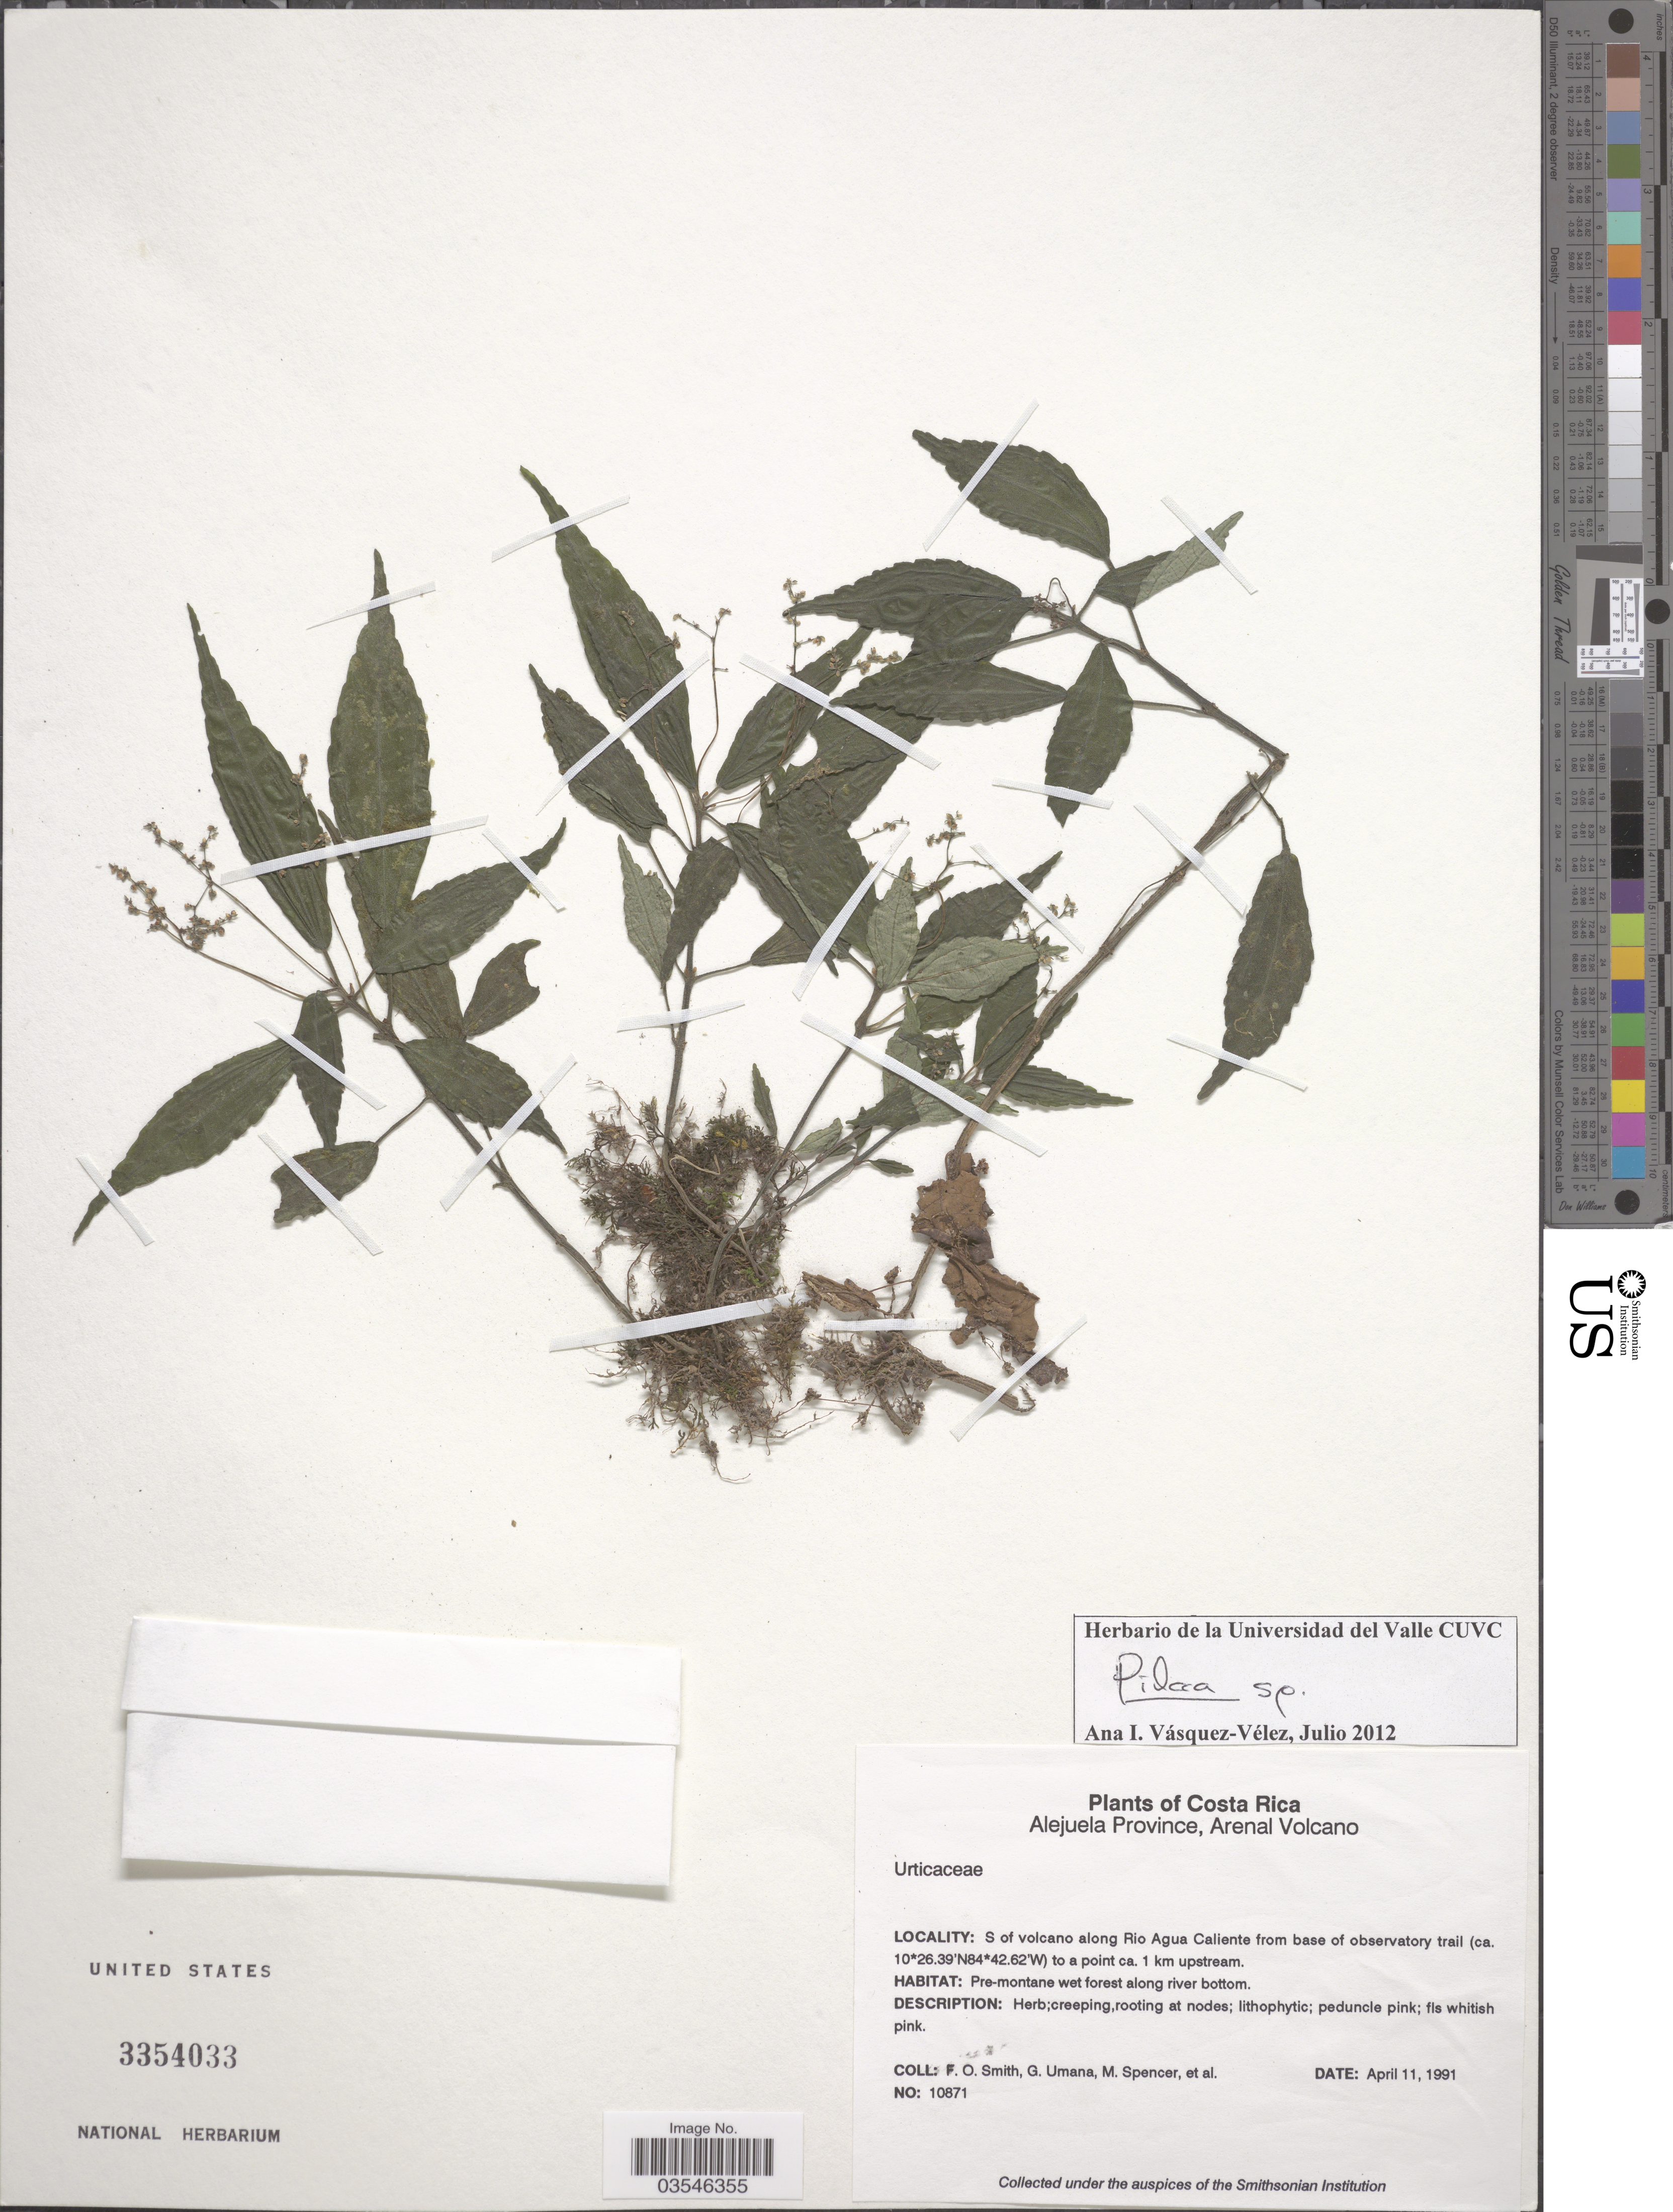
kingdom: Plantae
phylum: Tracheophyta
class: Magnoliopsida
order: Rosales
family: Urticaceae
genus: Pilea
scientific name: Pilea sp.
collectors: F. Smith, G. Umana, M. Spencer & et al.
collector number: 10871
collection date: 1991-04-11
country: Costa Rica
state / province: Alajuela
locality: Alejuela Province, Arenal Volcano. S of volcano along Rio Agua Caliente from base of observatory trail to a point ca. 1 km upstream.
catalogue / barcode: US 3354033